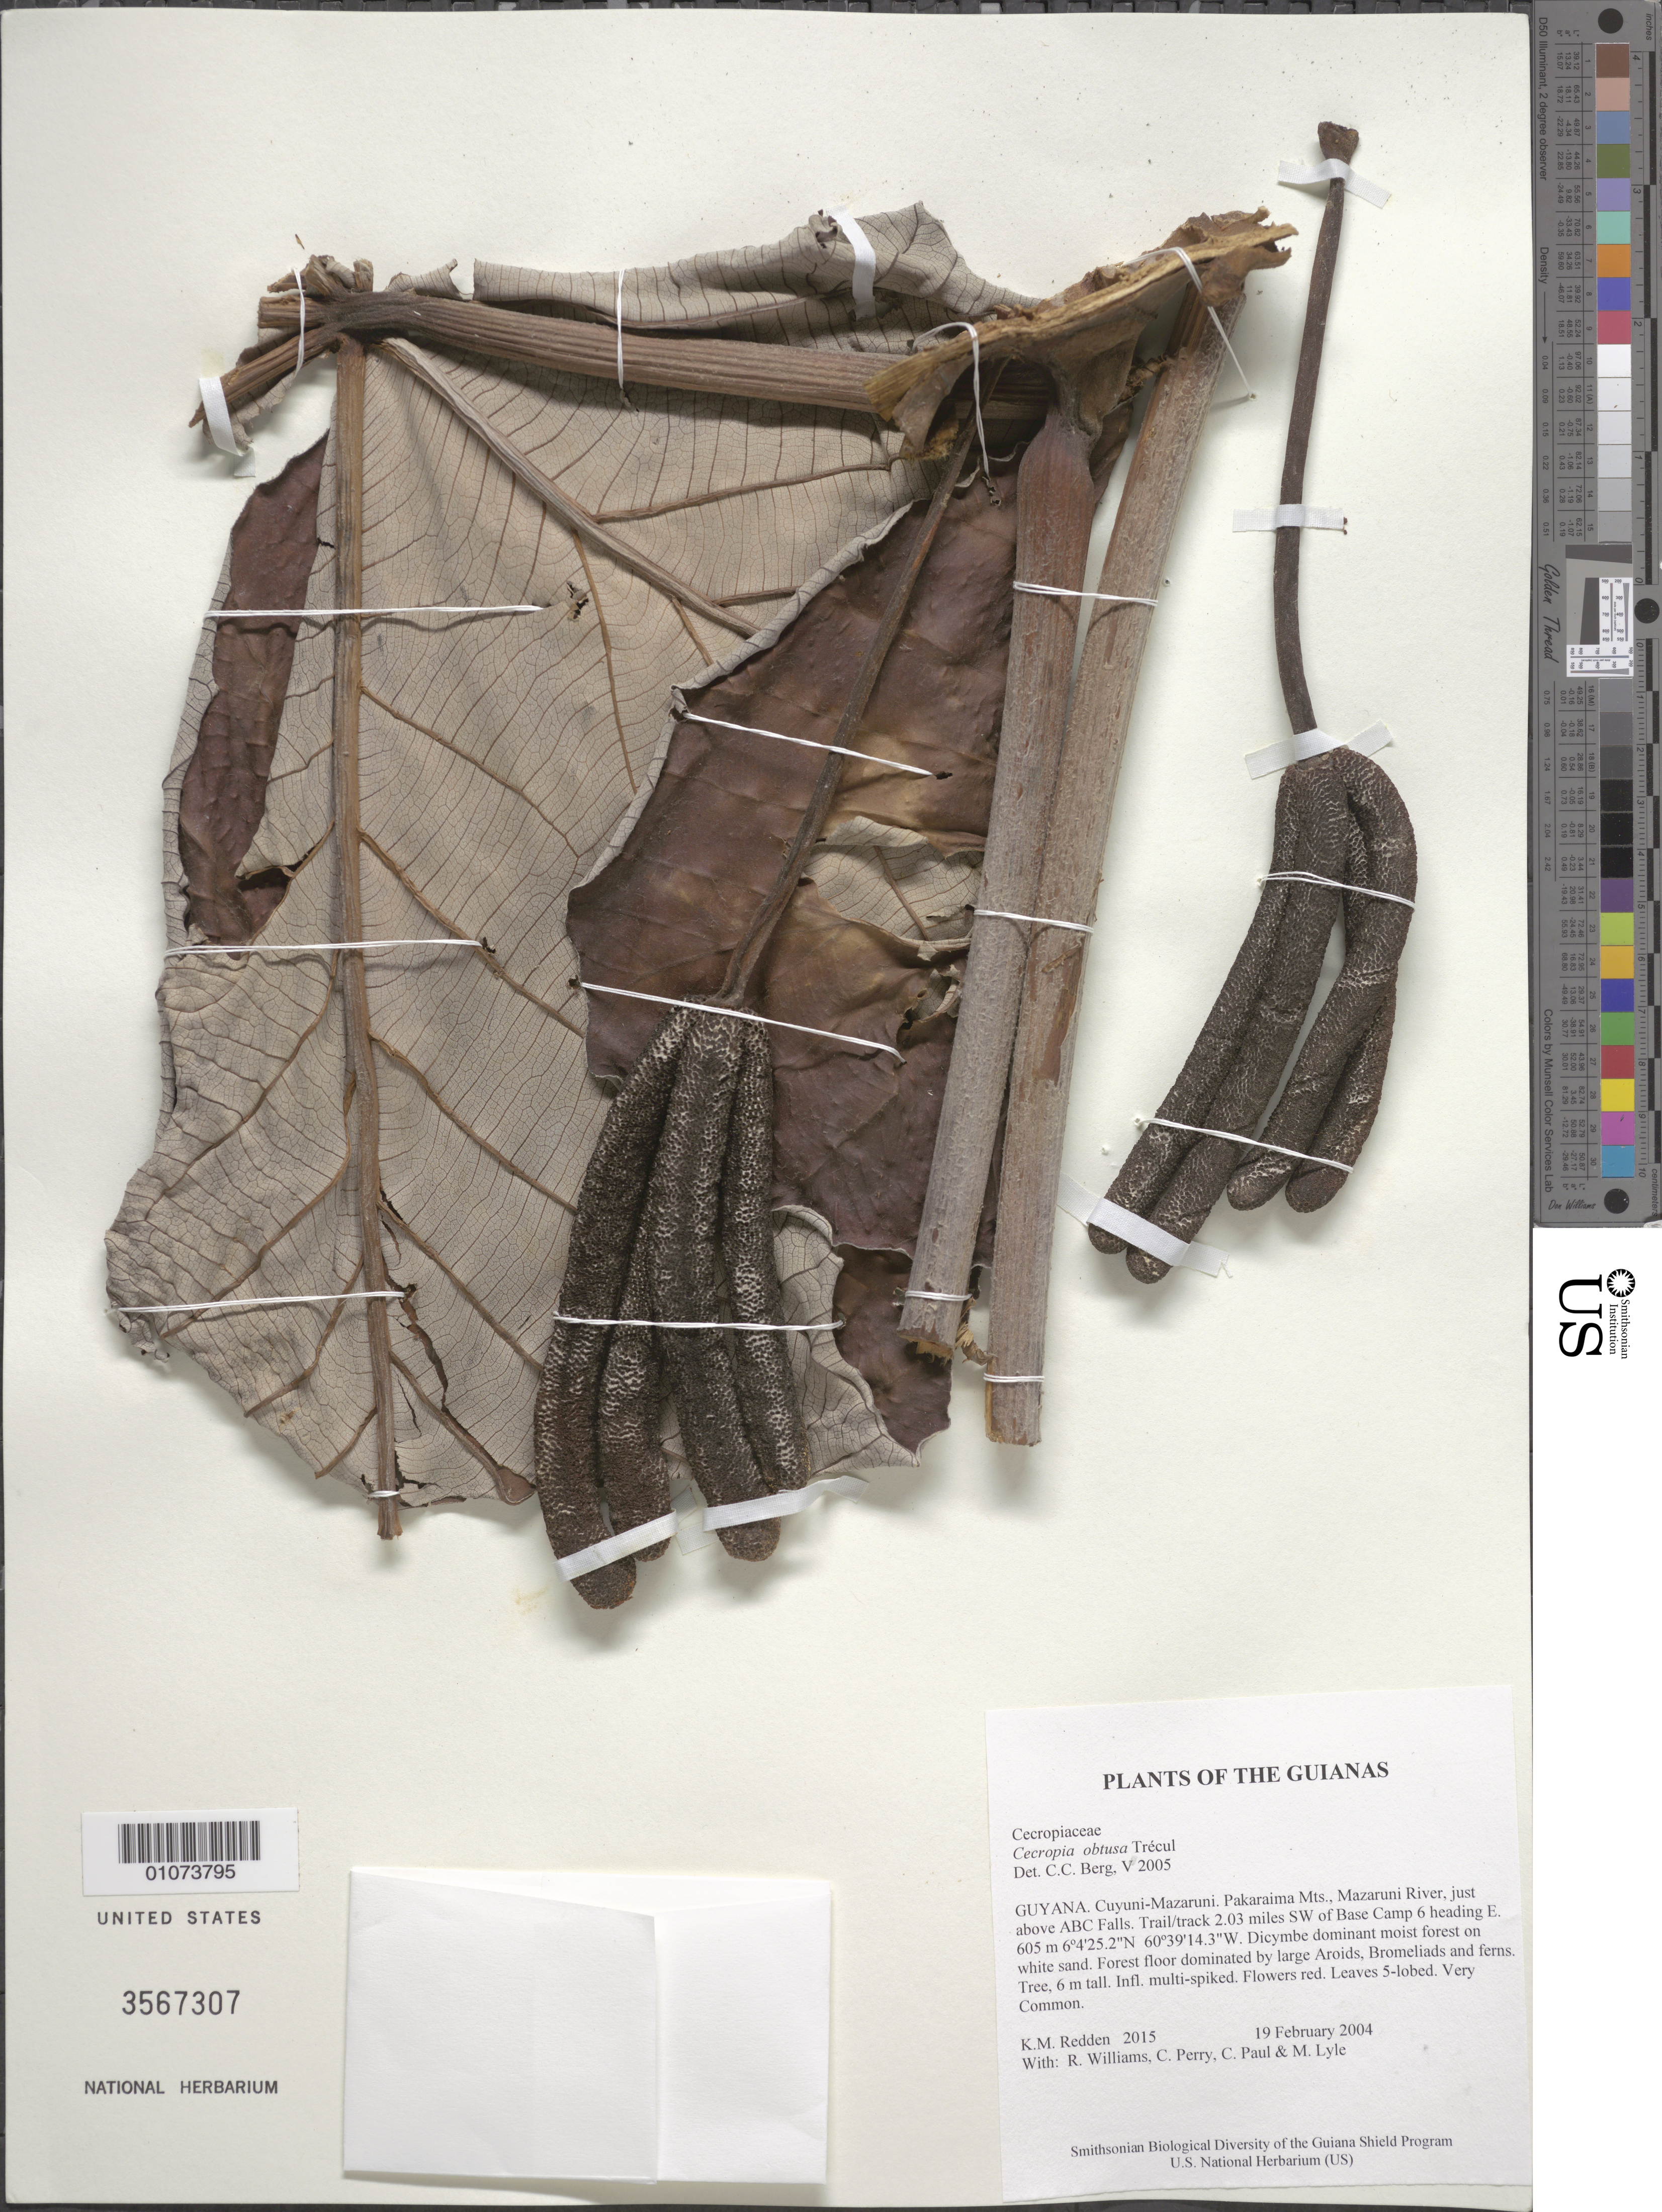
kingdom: Plantae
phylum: Tracheophyta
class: Magnoliopsida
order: Rosales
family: Urticaceae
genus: Cecropia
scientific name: Cecropia obtusa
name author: Trécul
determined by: Berg, C. C.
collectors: K. M. Redden, R. Williams, C. Perry, C. Paul & M. Lyle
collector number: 2015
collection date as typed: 19 February 2004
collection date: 2004-02-19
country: Guyana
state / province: Cuyuni-Mazaruni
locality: Pakaraima Mts., Mazaruni River. Just above ABC Falls. Trail/track 2.03 miles SW of Base Camp 6 heading East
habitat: Dicymbe dominant moist forest on white sand. Forest floor dominated by large aroids, bromeliads and ferns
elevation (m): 605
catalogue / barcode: US 3567307